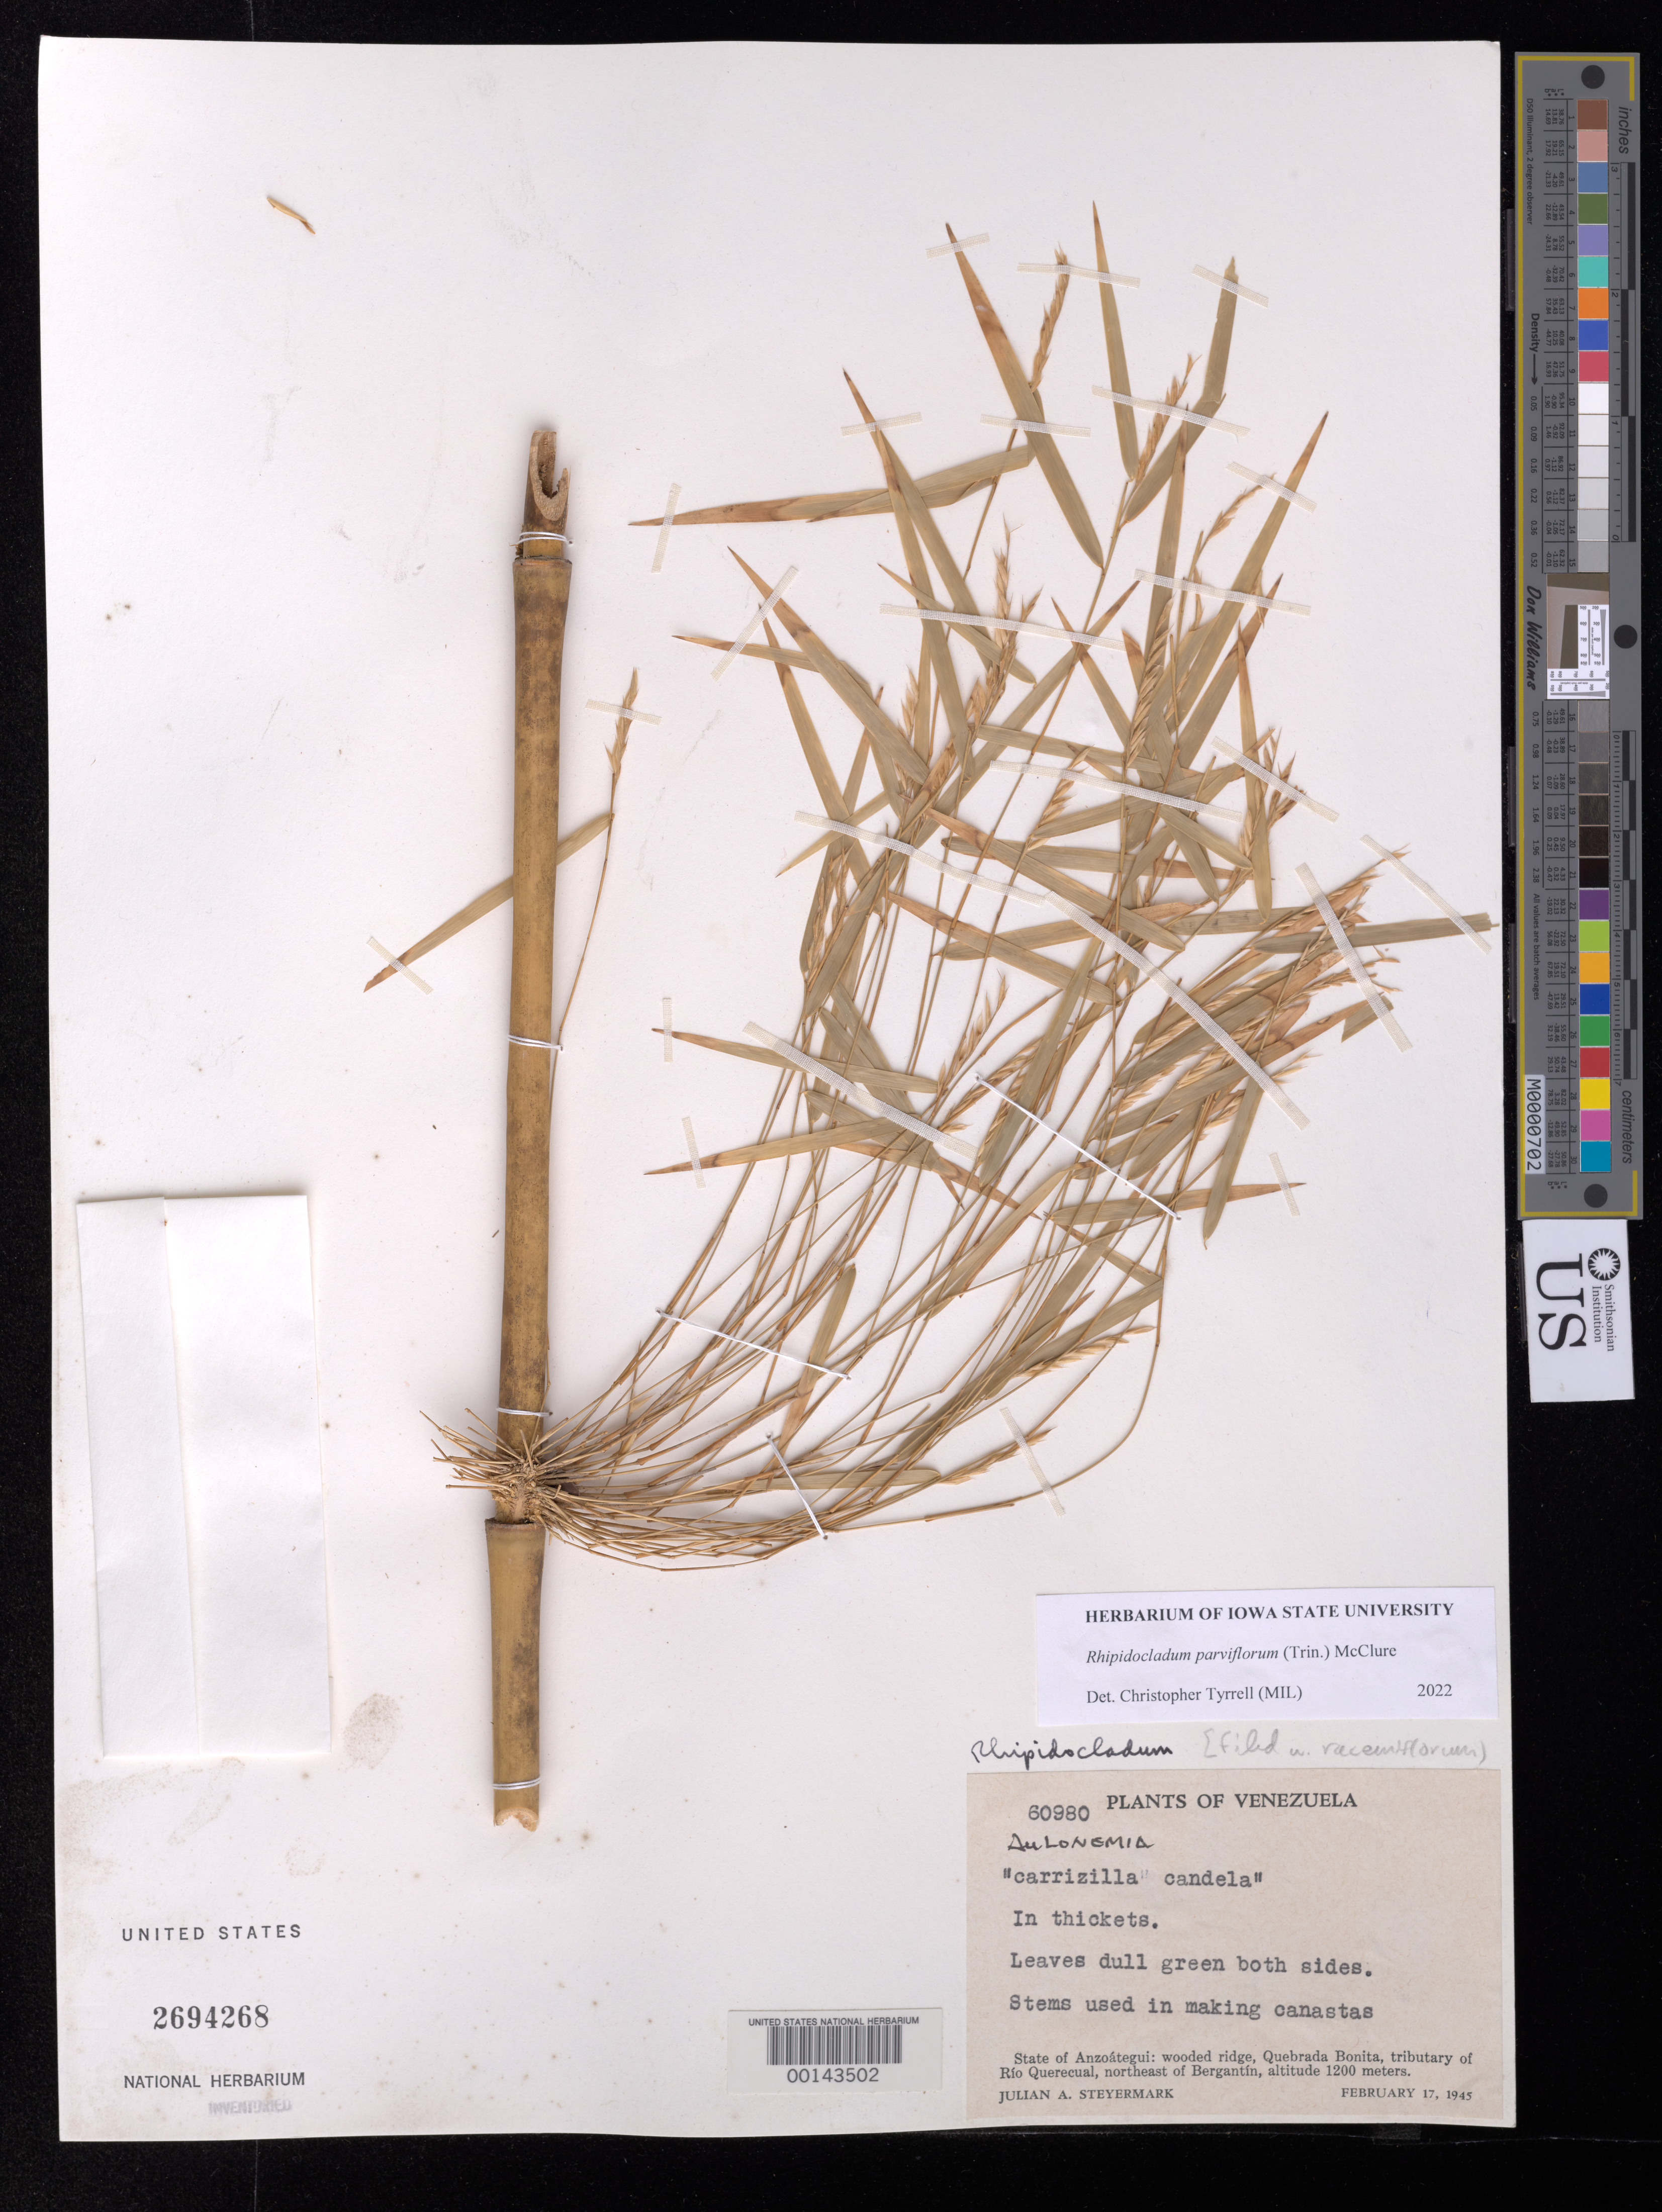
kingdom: Plantae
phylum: Tracheophyta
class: Liliopsida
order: Poales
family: Poaceae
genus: Rhipidocladum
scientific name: Rhipidocladum racemiflorum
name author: (Steud.) McClure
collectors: J. Steyermark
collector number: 60980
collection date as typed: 17 Feb 1945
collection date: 1945-02-17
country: Venezuela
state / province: Anzoategui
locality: Quebrada bonita, ne bergantin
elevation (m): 1200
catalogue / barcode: US 2694268